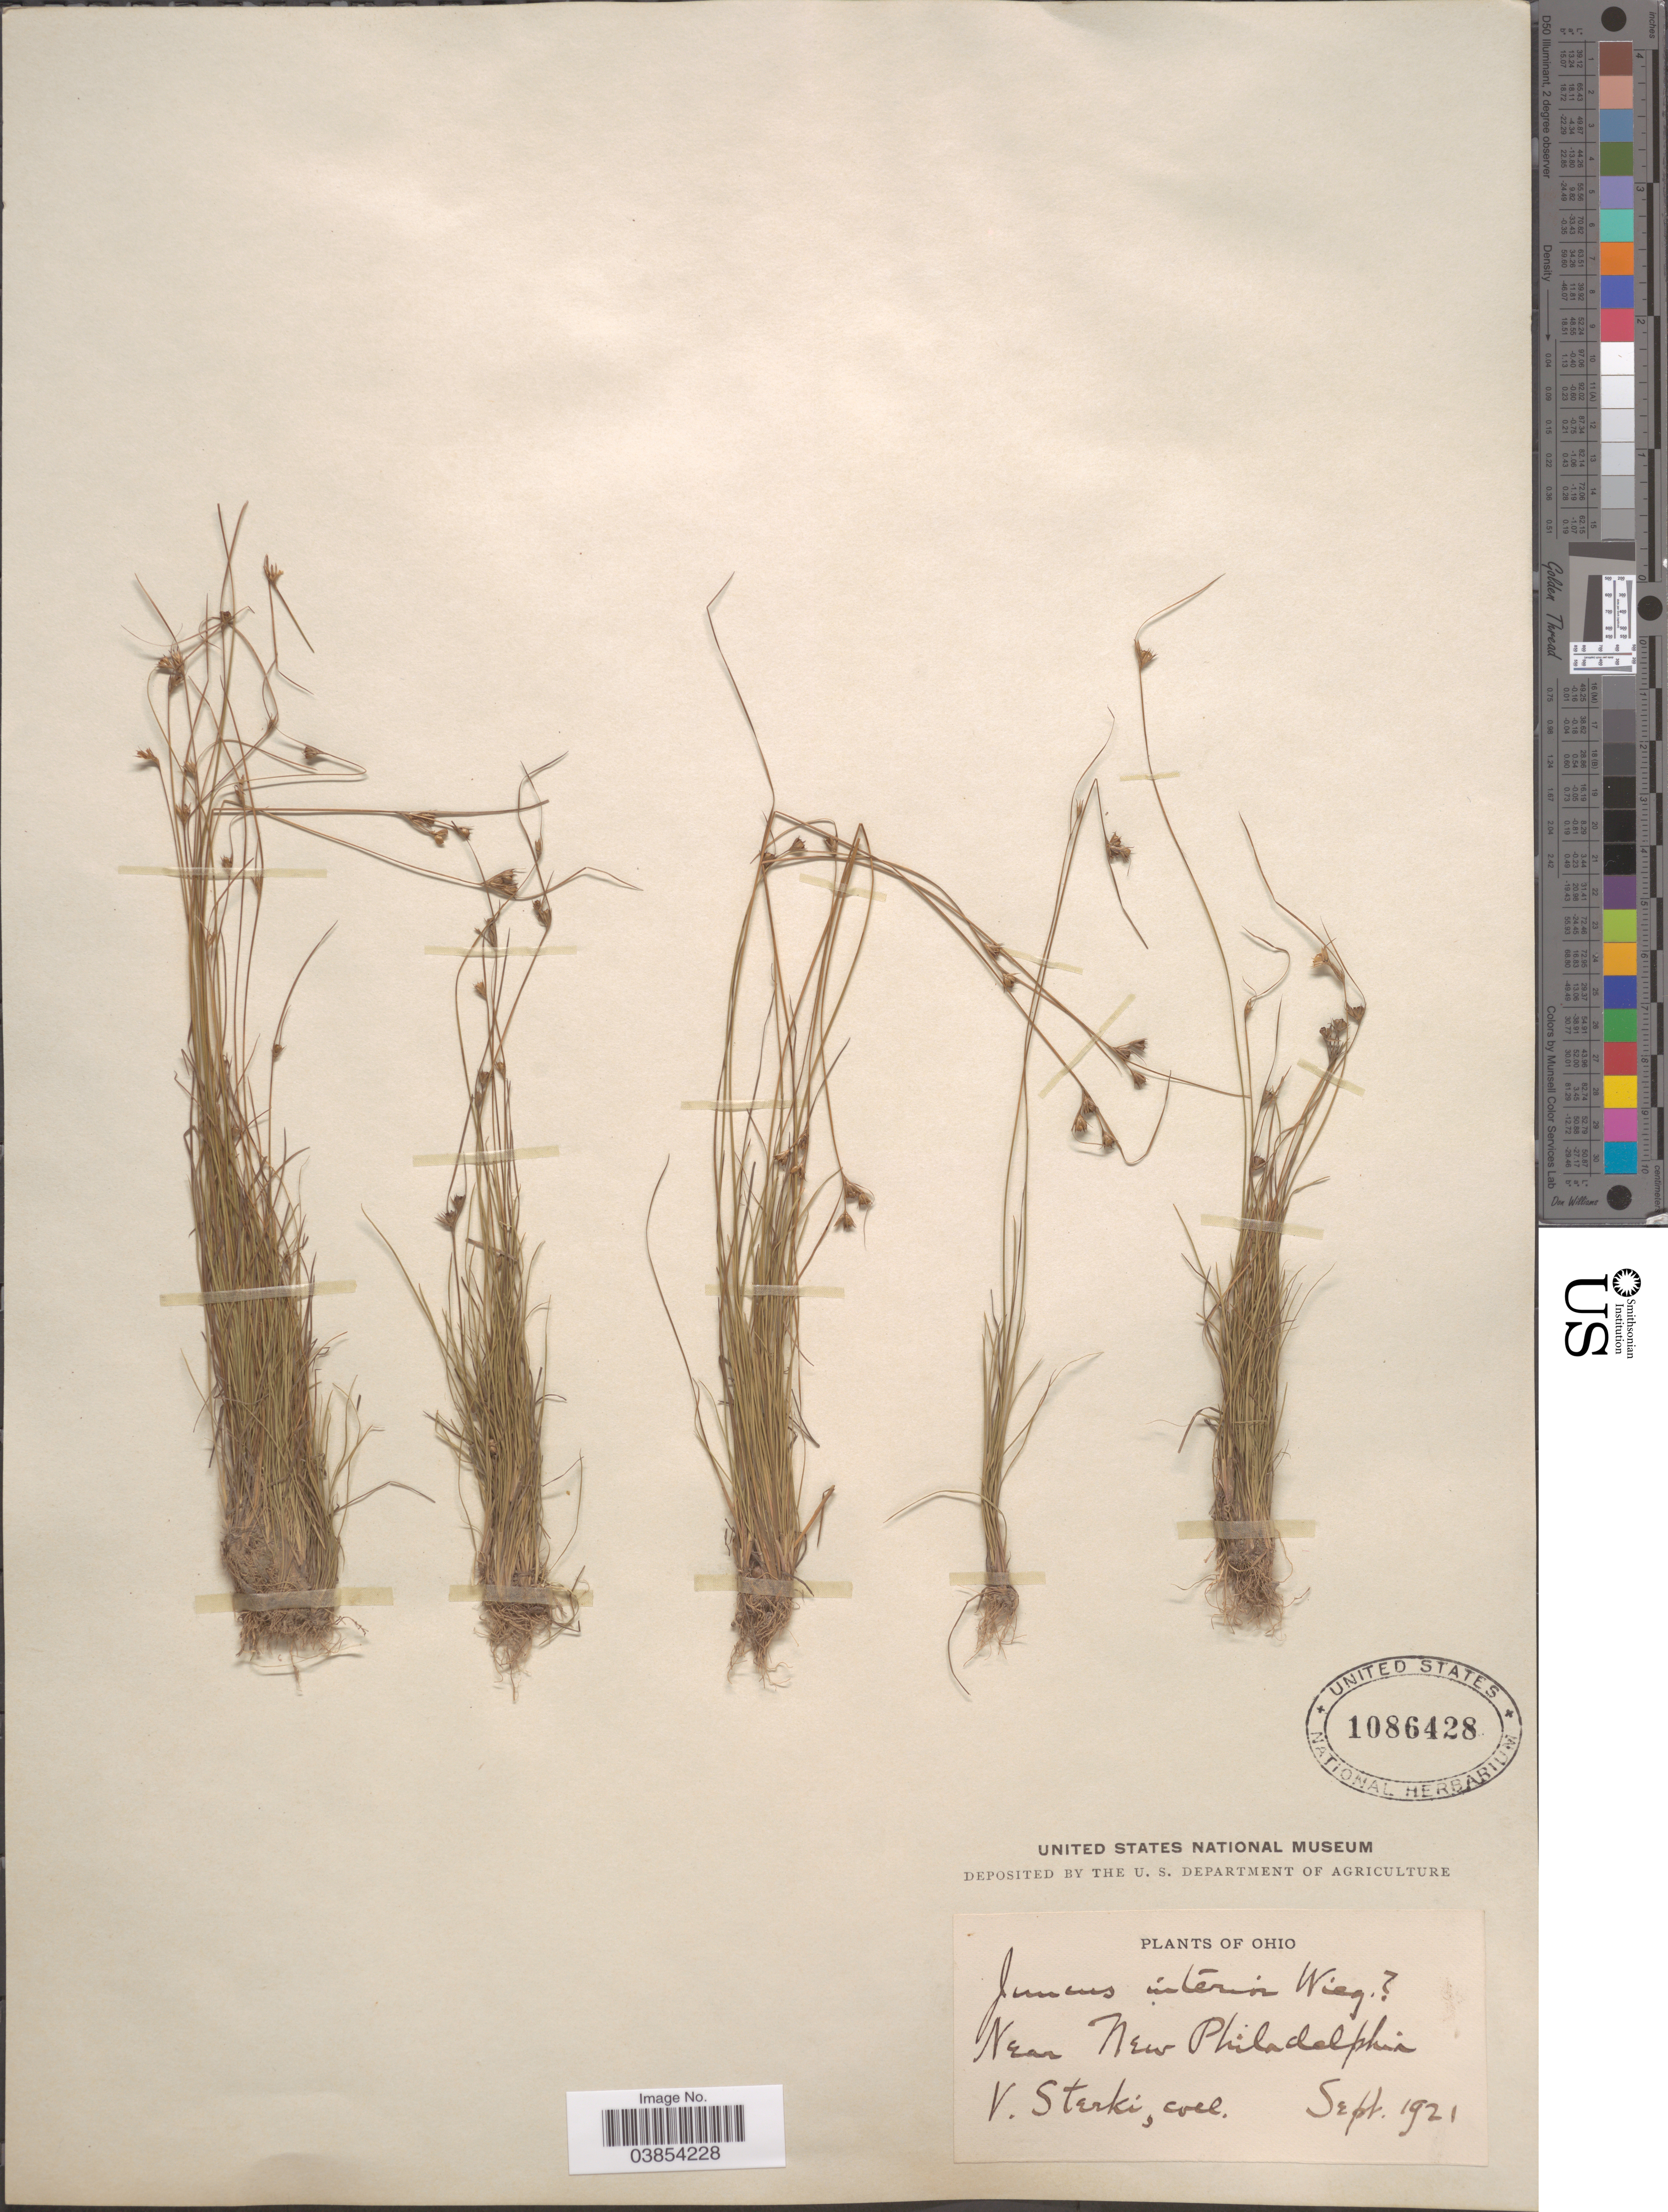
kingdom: Plantae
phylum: Tracheophyta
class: Liliopsida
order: Poales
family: Juncaceae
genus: Juncus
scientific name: Juncus interior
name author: Wiegand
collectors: V. Sterki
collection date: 1921-09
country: United States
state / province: Ohio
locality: Near New Philadelphia.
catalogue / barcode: US 1086428